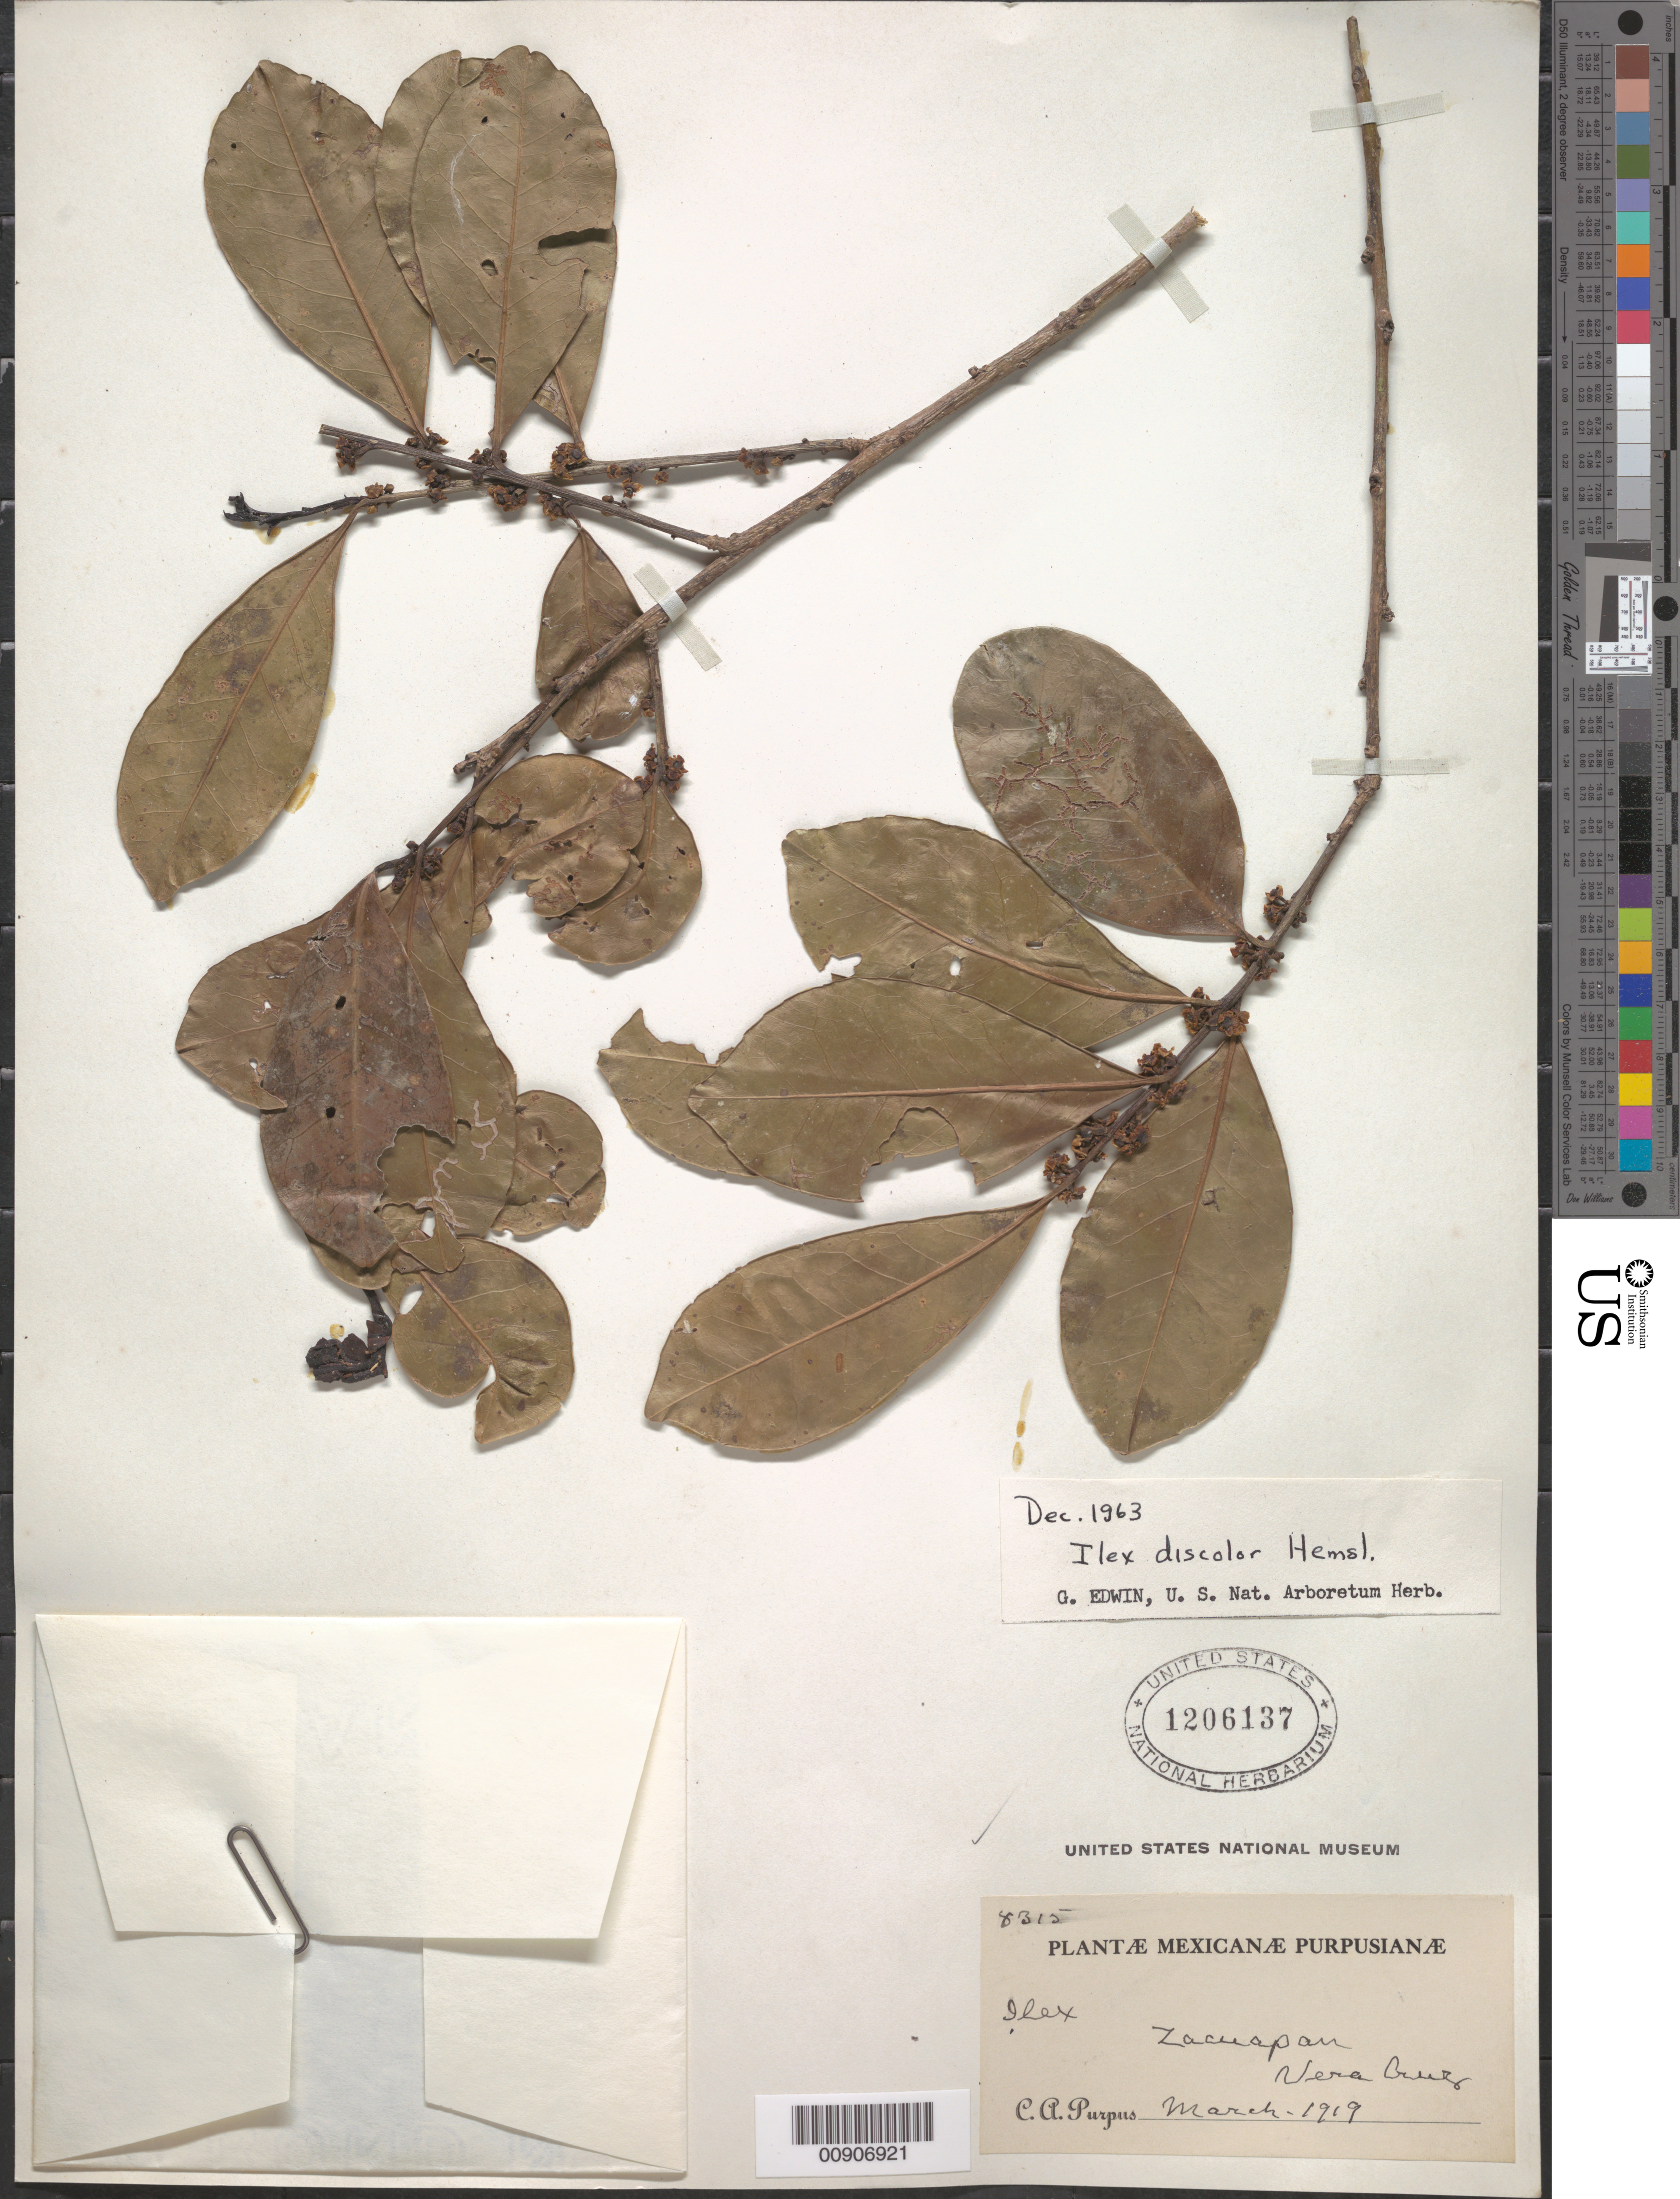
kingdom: Plantae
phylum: Tracheophyta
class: Magnoliopsida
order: Aquifoliales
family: Aquifoliaceae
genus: Ilex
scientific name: Ilex discolor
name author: Hemsl.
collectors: C. A. Purpus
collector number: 8315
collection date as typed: Mar 1919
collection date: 1919-03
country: Mexico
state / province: Veracruz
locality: Zacuapan, Veracruz.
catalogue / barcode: US 1206137